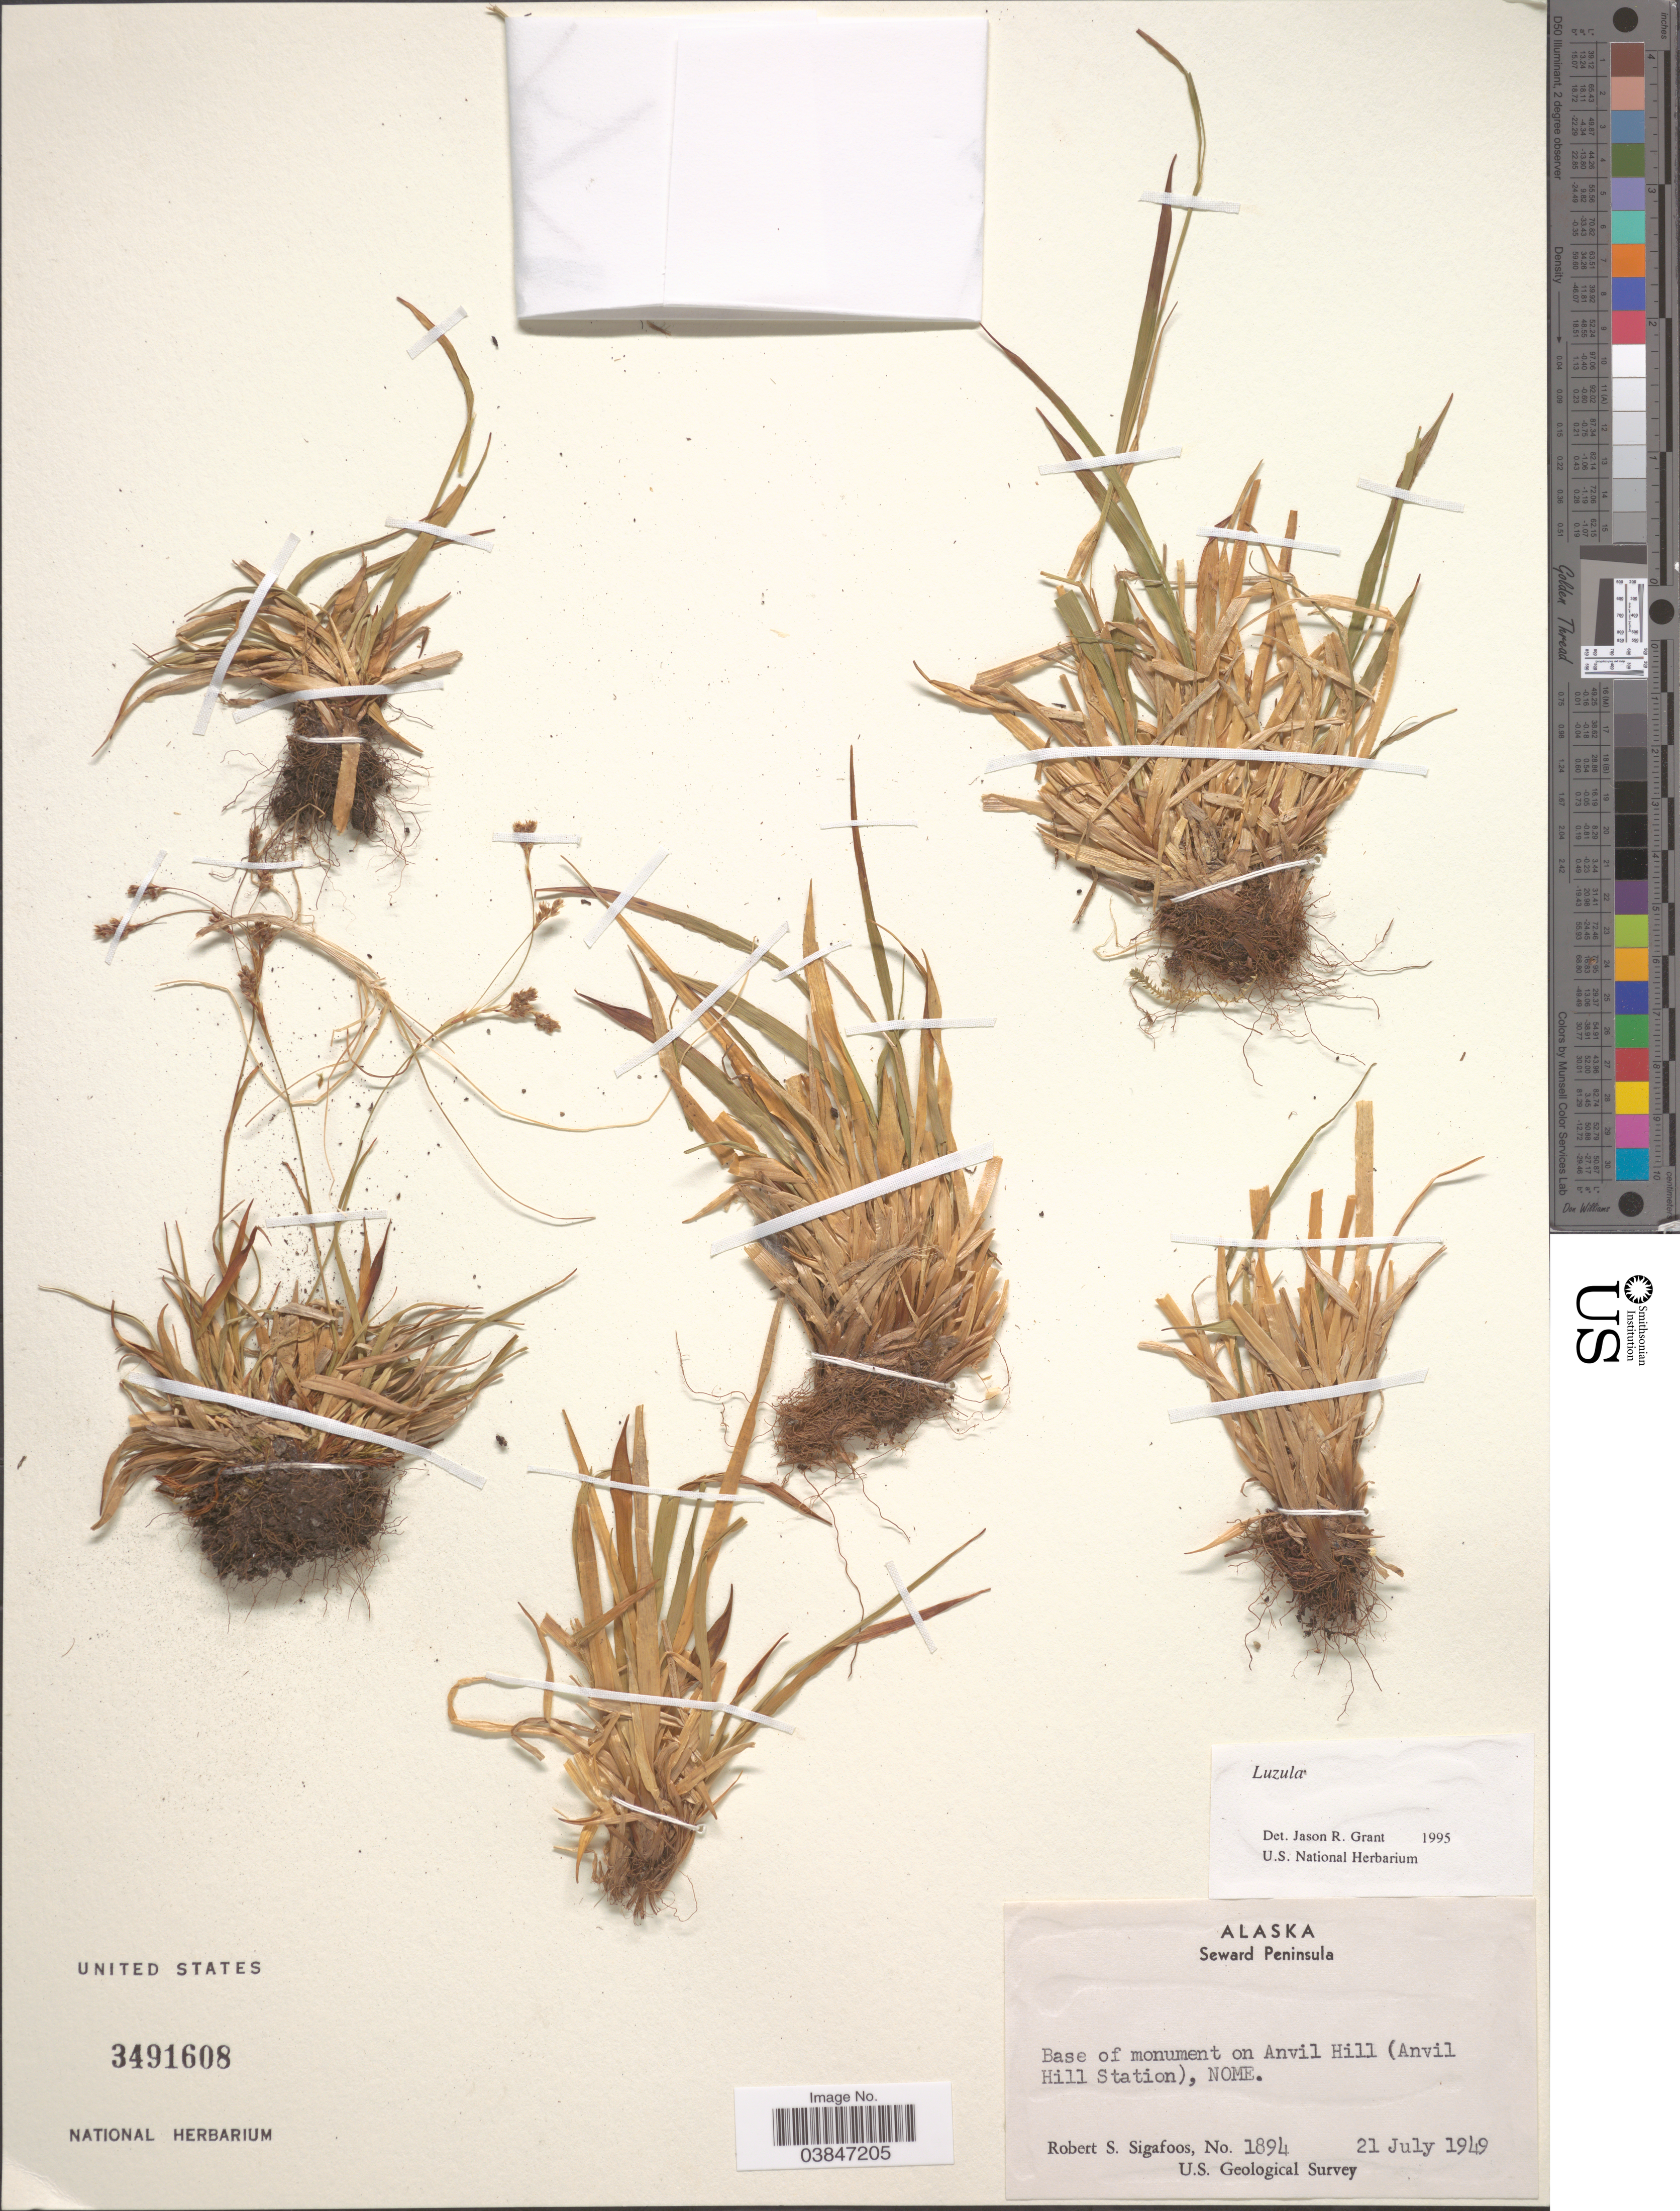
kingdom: Plantae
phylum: Tracheophyta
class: Liliopsida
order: Poales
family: Juncaceae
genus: Luzula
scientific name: Luzula sp.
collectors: R. Sigafoos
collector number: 1894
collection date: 1949-07-21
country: United States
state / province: Alaska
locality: Seward Peninsula. Base of monument on Anvil Hill (Anvil Hill Station), Nome.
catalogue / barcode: US 3491608